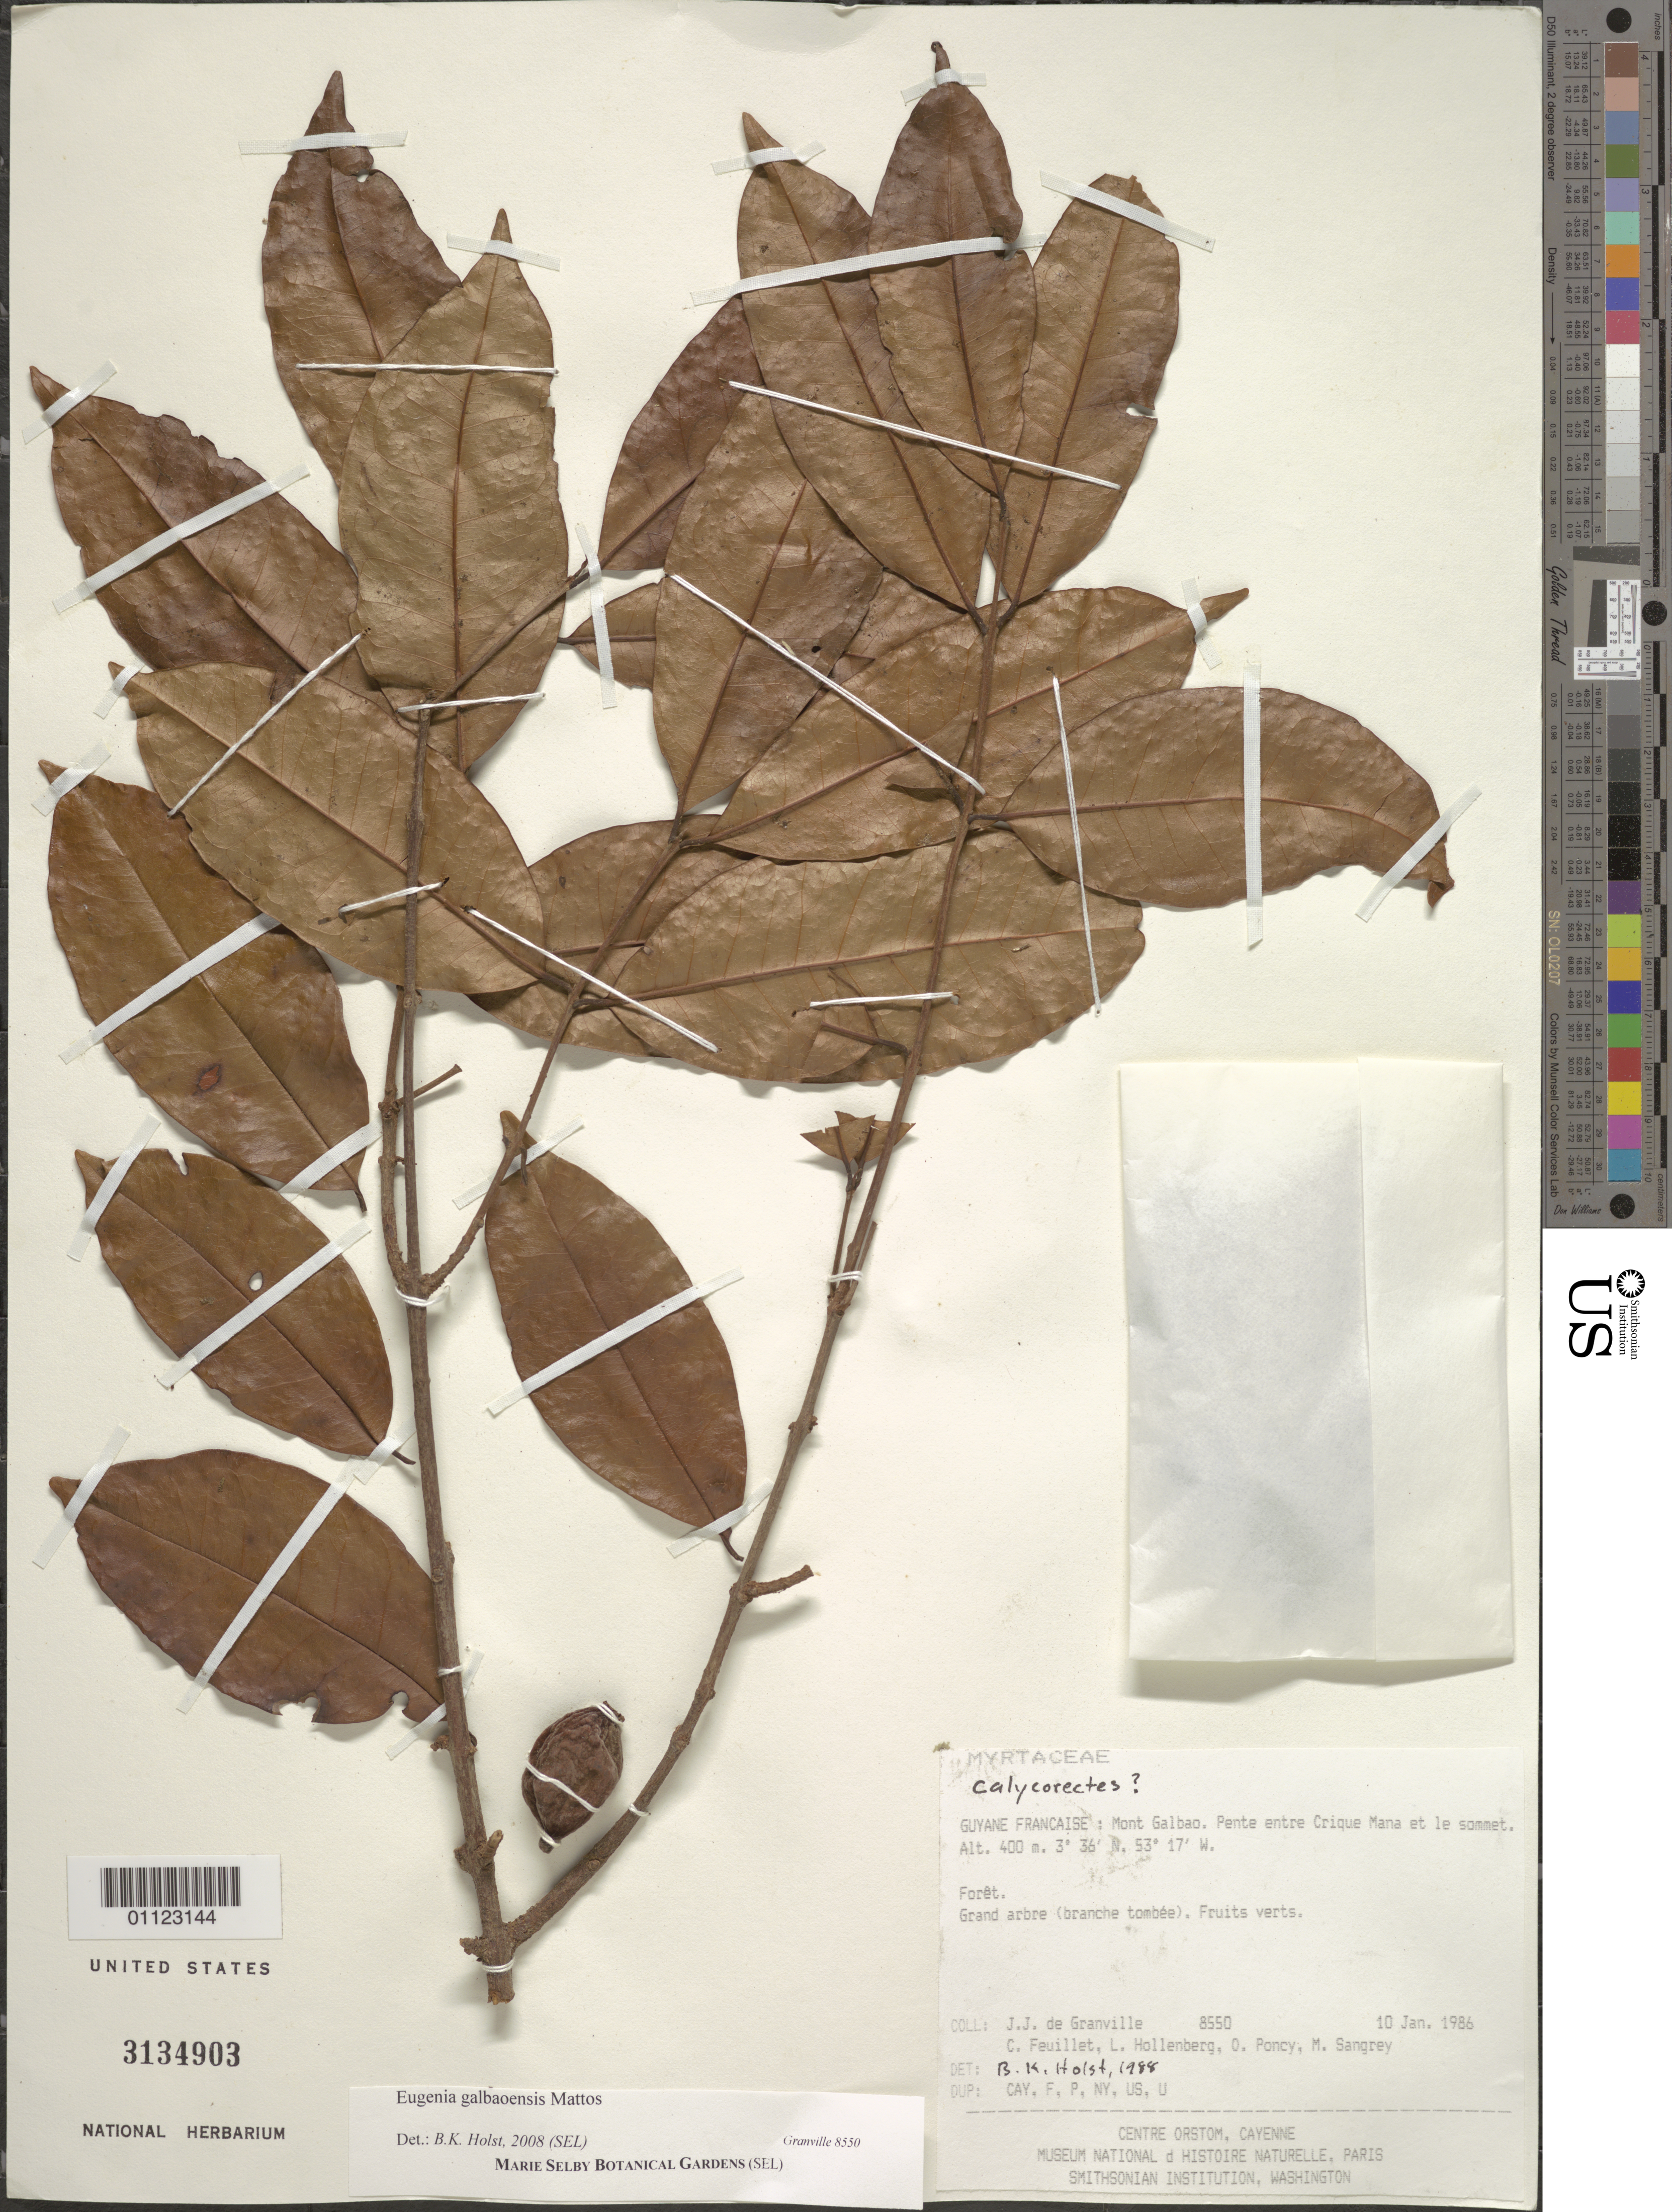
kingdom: Plantae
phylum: Tracheophyta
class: Magnoliopsida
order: Myrtales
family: Myrtaceae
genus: Eugenia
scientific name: Eugenia galbaoensis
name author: Mattos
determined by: Holst, Bruce K.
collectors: J.-J. de Granville, C. Feuillet, L. Hollenberg, O. Poncy & M. S. Sangrey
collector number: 8550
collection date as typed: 10-Jan-86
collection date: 1986-01-10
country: French Guiana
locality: Mont Galbao. Pente entre Crique Mana et le sommet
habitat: Forêt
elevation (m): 400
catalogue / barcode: US 3134903